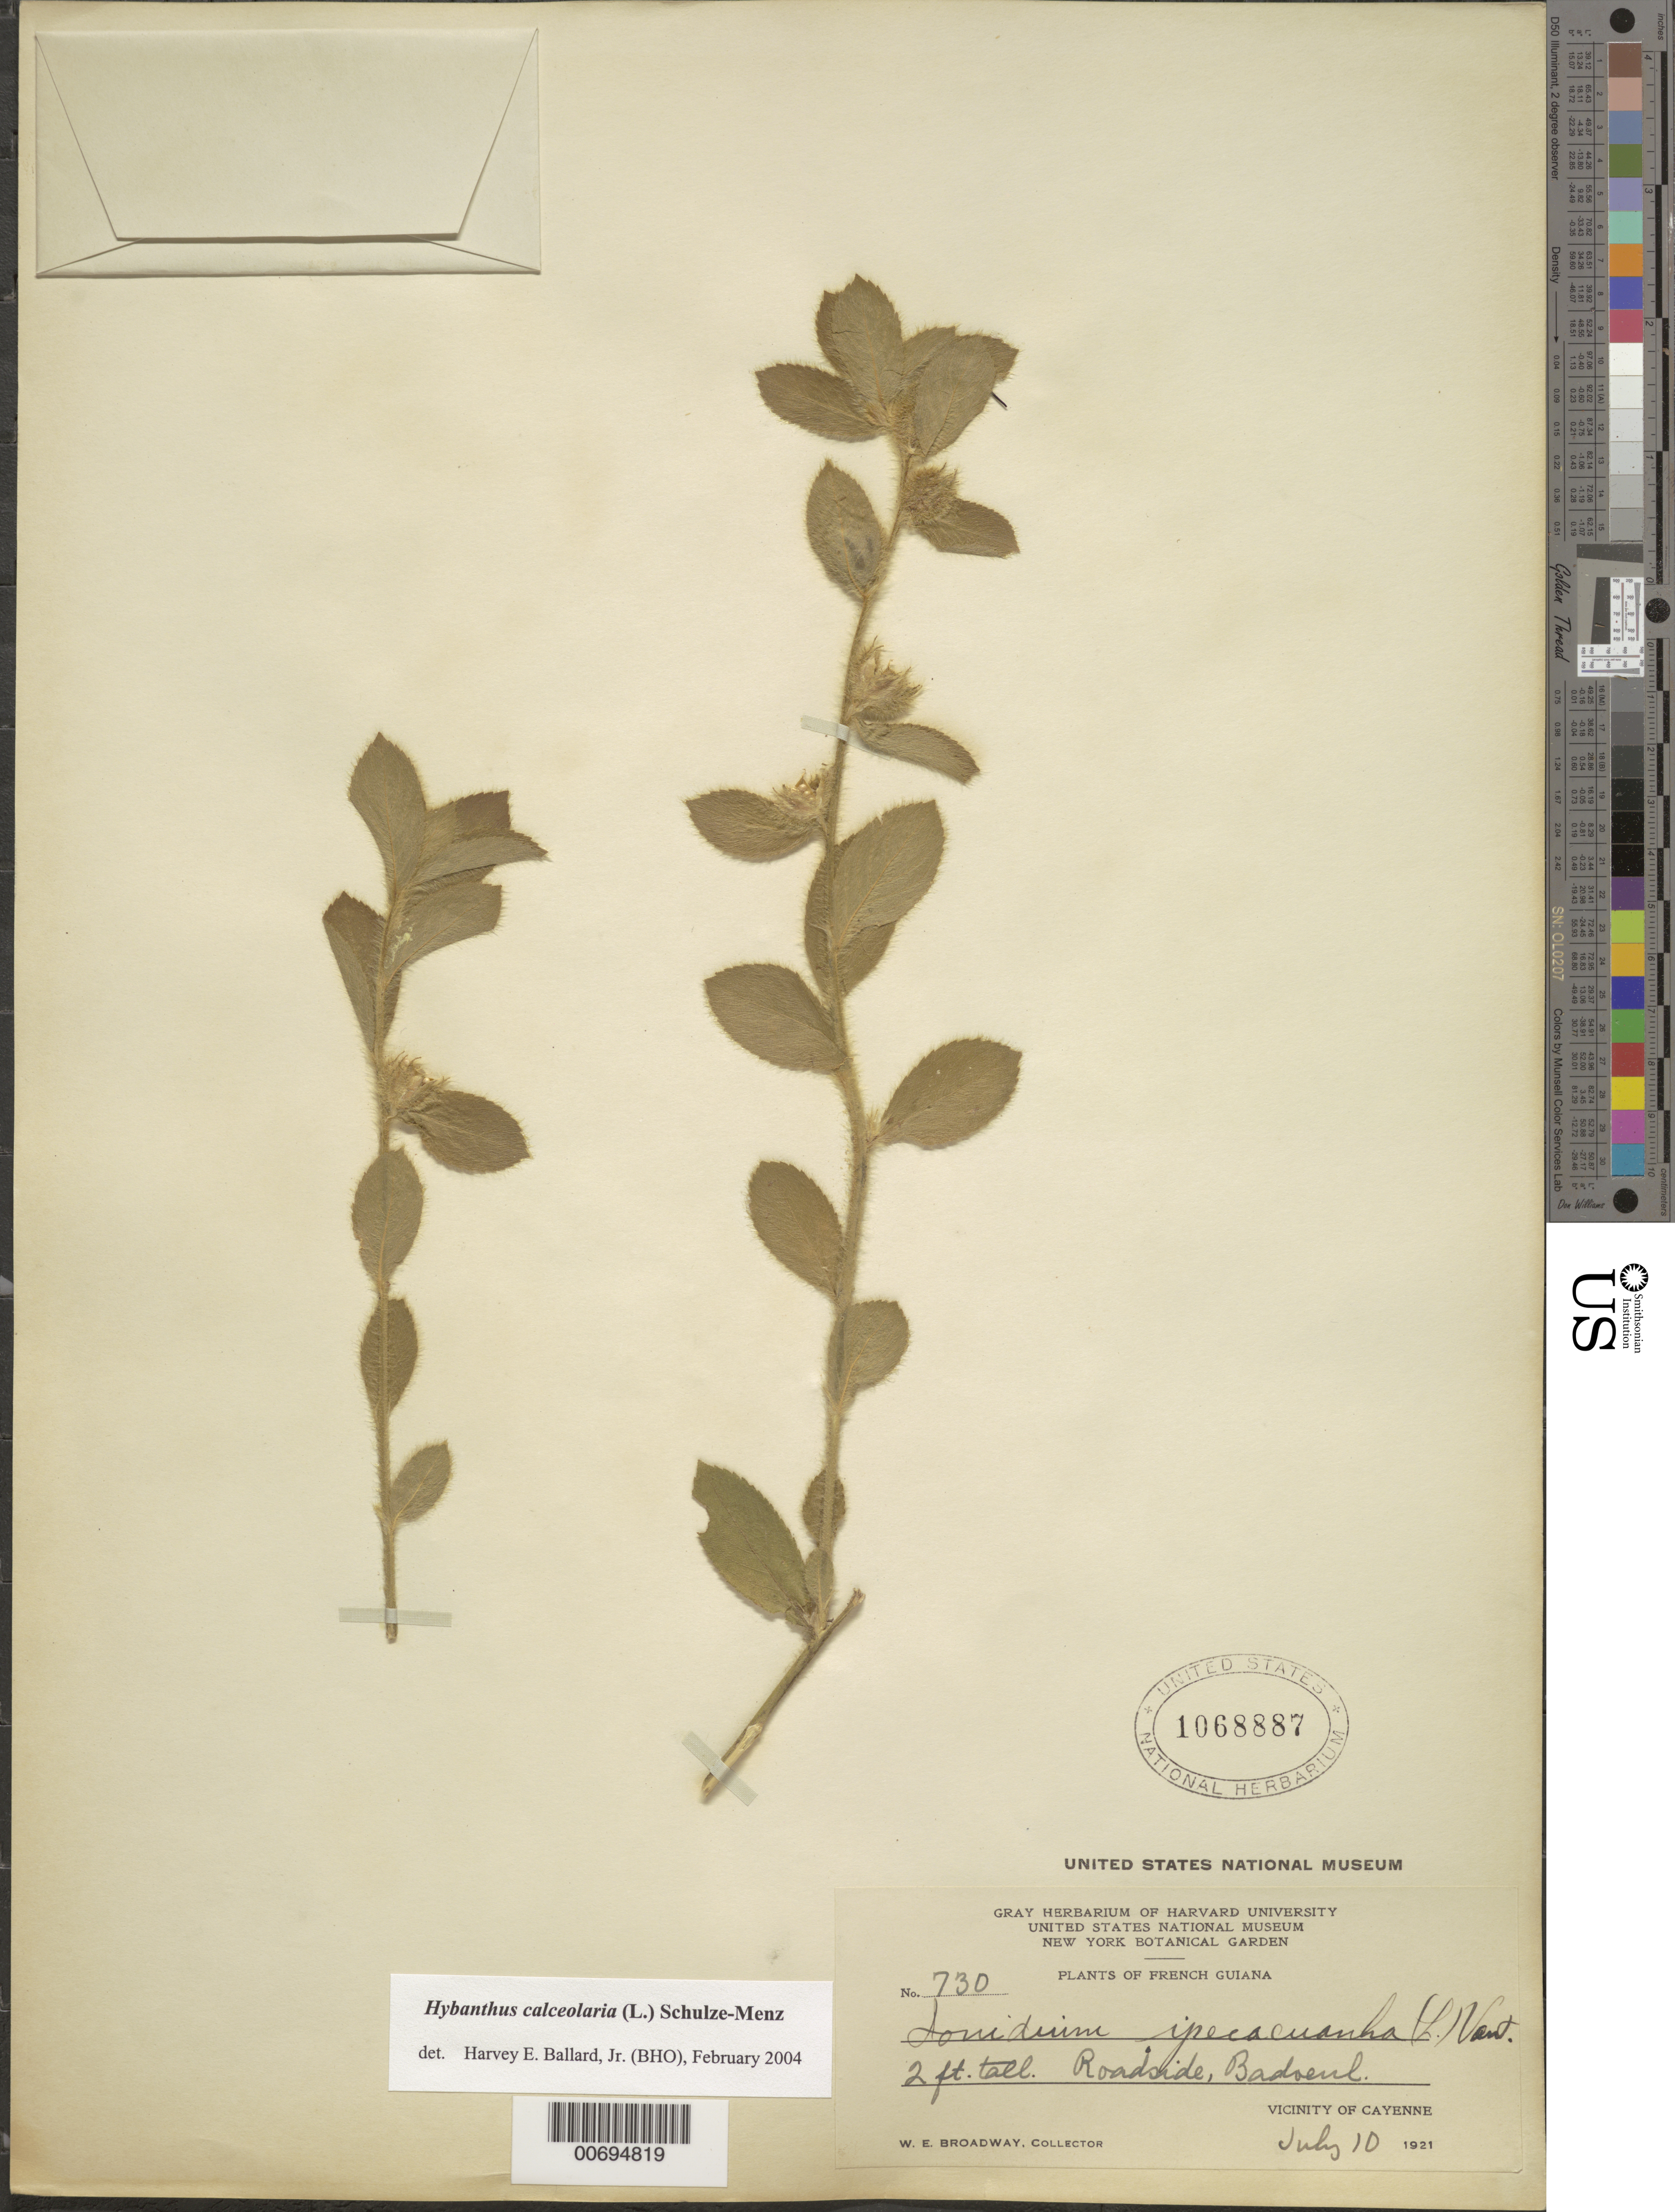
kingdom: Plantae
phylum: Tracheophyta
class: Magnoliopsida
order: Malpighiales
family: Violaceae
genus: Pombalia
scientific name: Pombalia calceolaria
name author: (L.) Paula-Souza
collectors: W. E. Broadway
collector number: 730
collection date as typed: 10-Jul-21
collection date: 1921-07-10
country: French Guiana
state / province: Cayenne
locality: Cayenne, vic., Badoeul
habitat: Roadside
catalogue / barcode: US 1068887